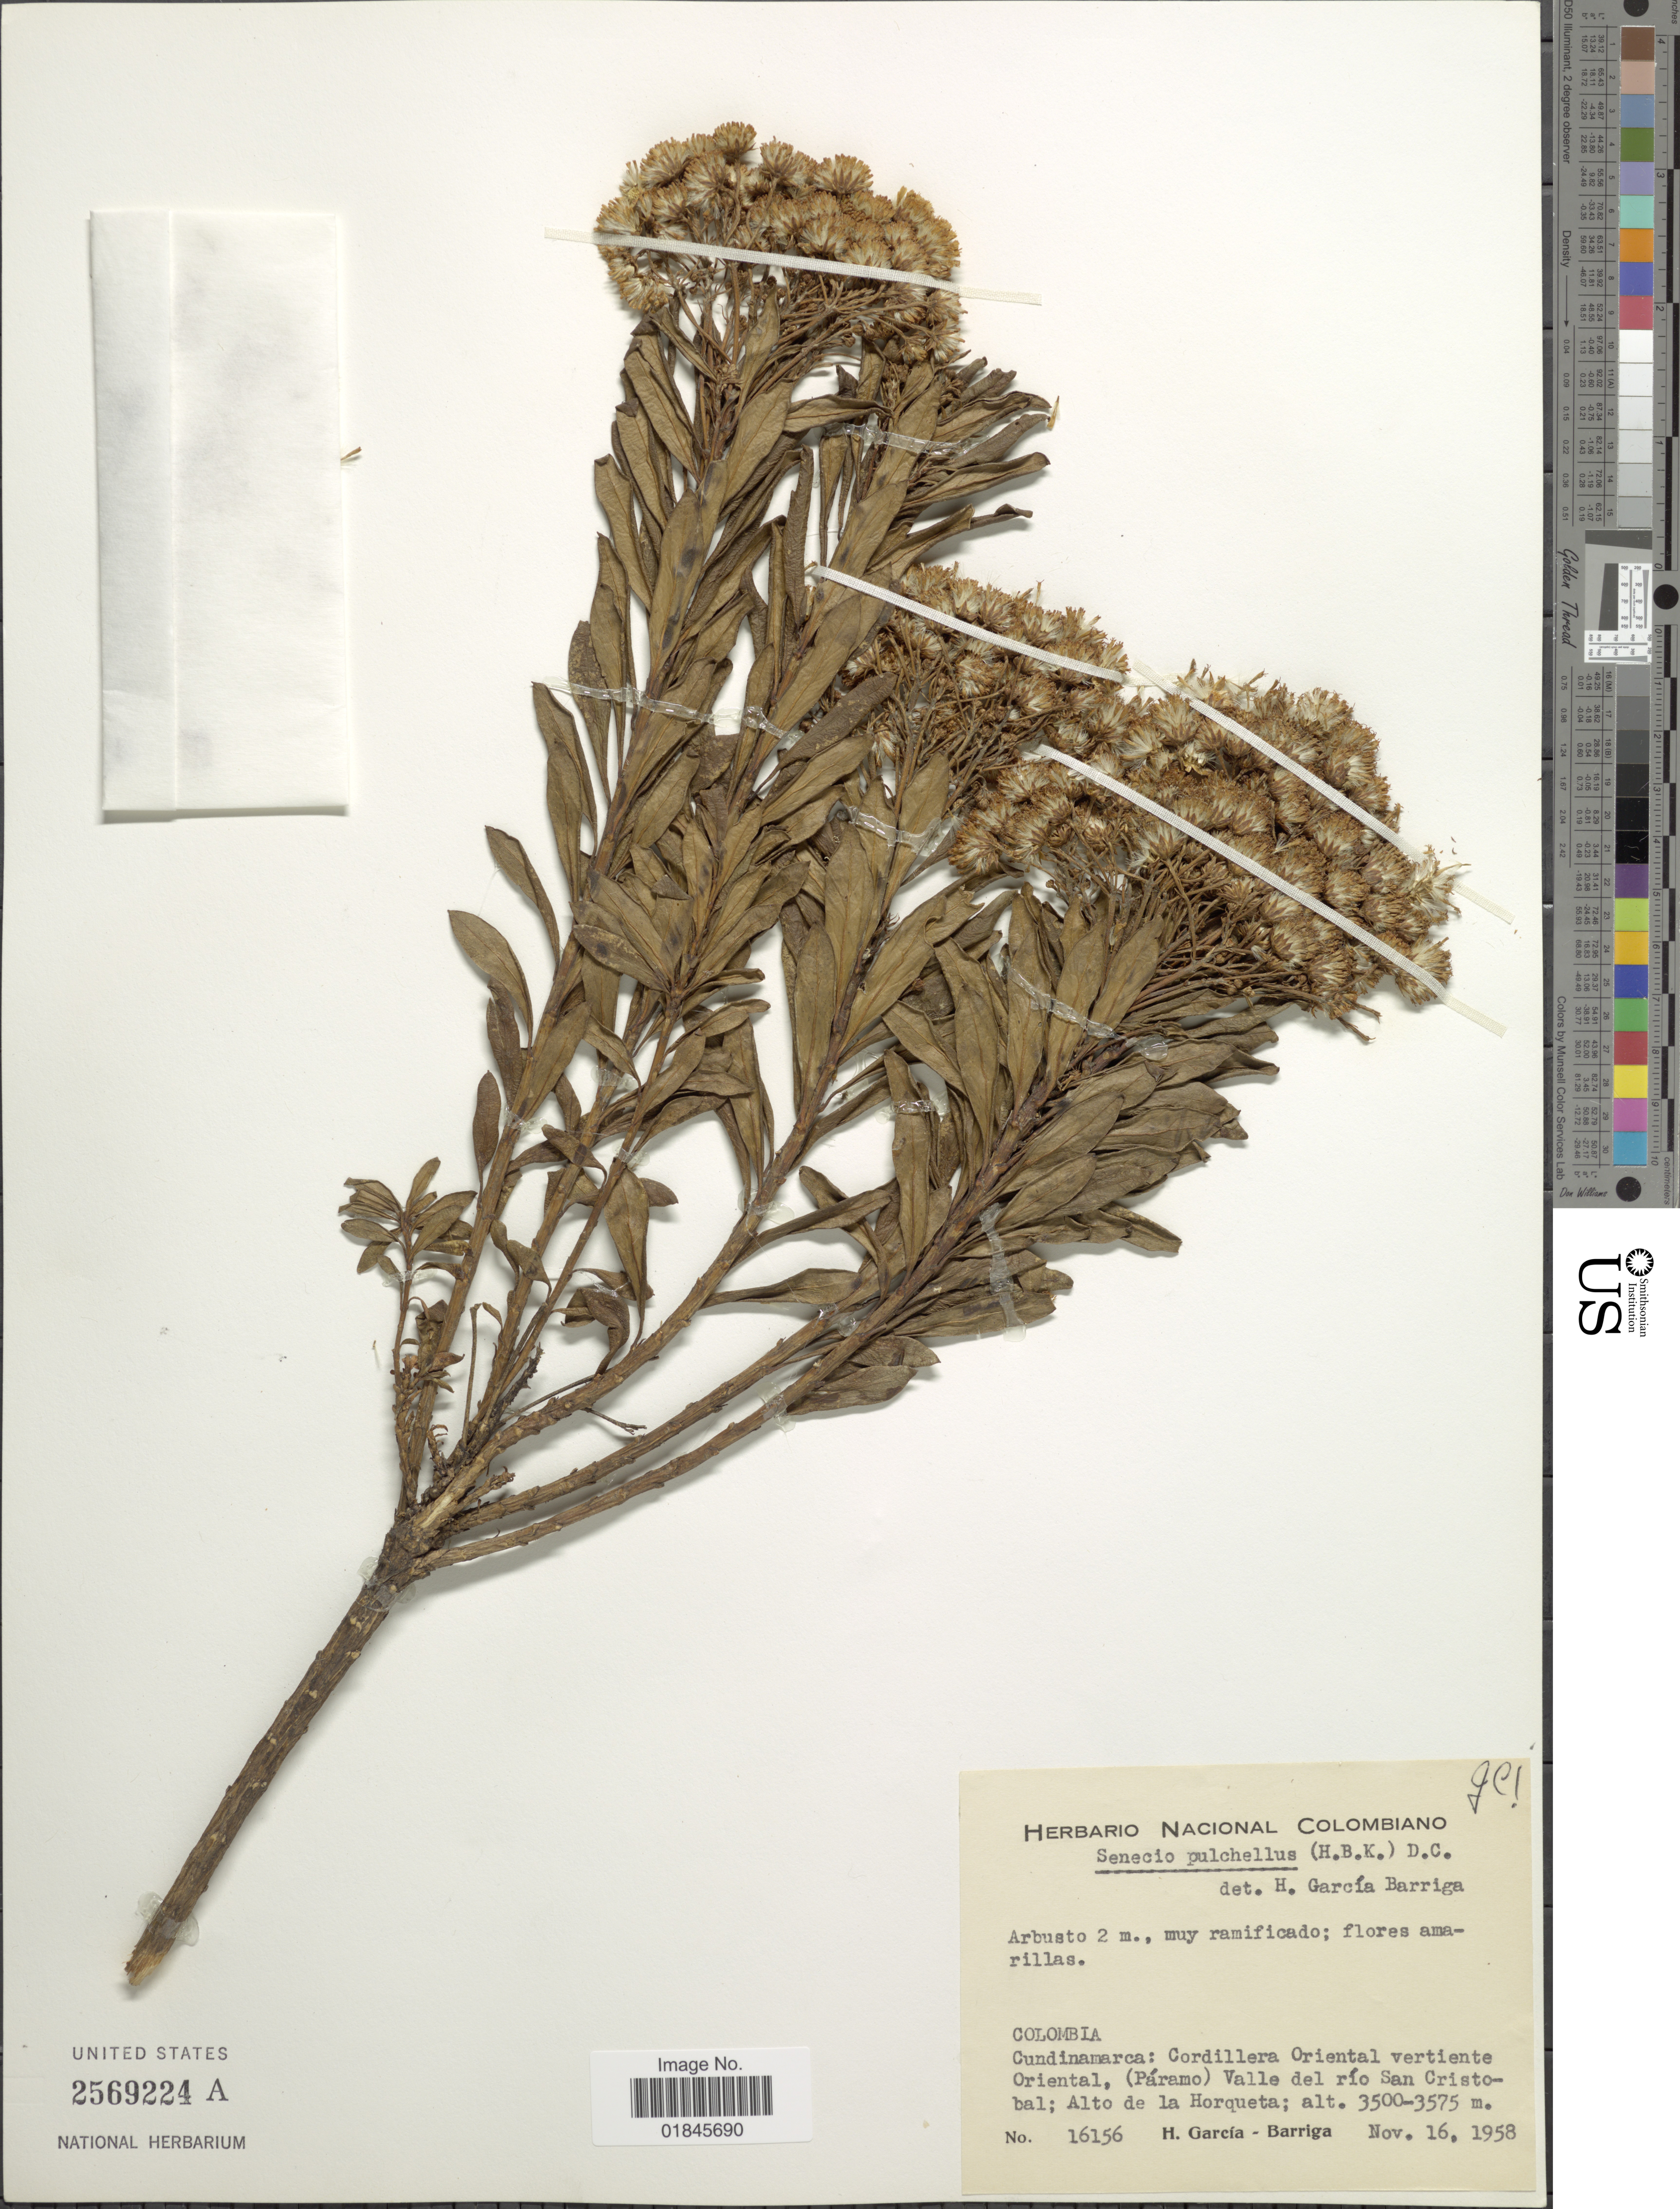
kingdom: Plantae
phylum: Tracheophyta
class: Magnoliopsida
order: Asterales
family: Asteraceae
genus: Pentacalia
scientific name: Pentacalia pulchella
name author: (Kunth) Cuatrec.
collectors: H. García Barriga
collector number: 16156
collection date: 1958-11-16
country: Colombia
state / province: Cundinamarca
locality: Cundinamarca: Cordillera Oriental vertiente Oriental, (Páramo) Valle del río San Cristobal; Alto de la Horqueta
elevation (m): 3500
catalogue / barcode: US 2569224A